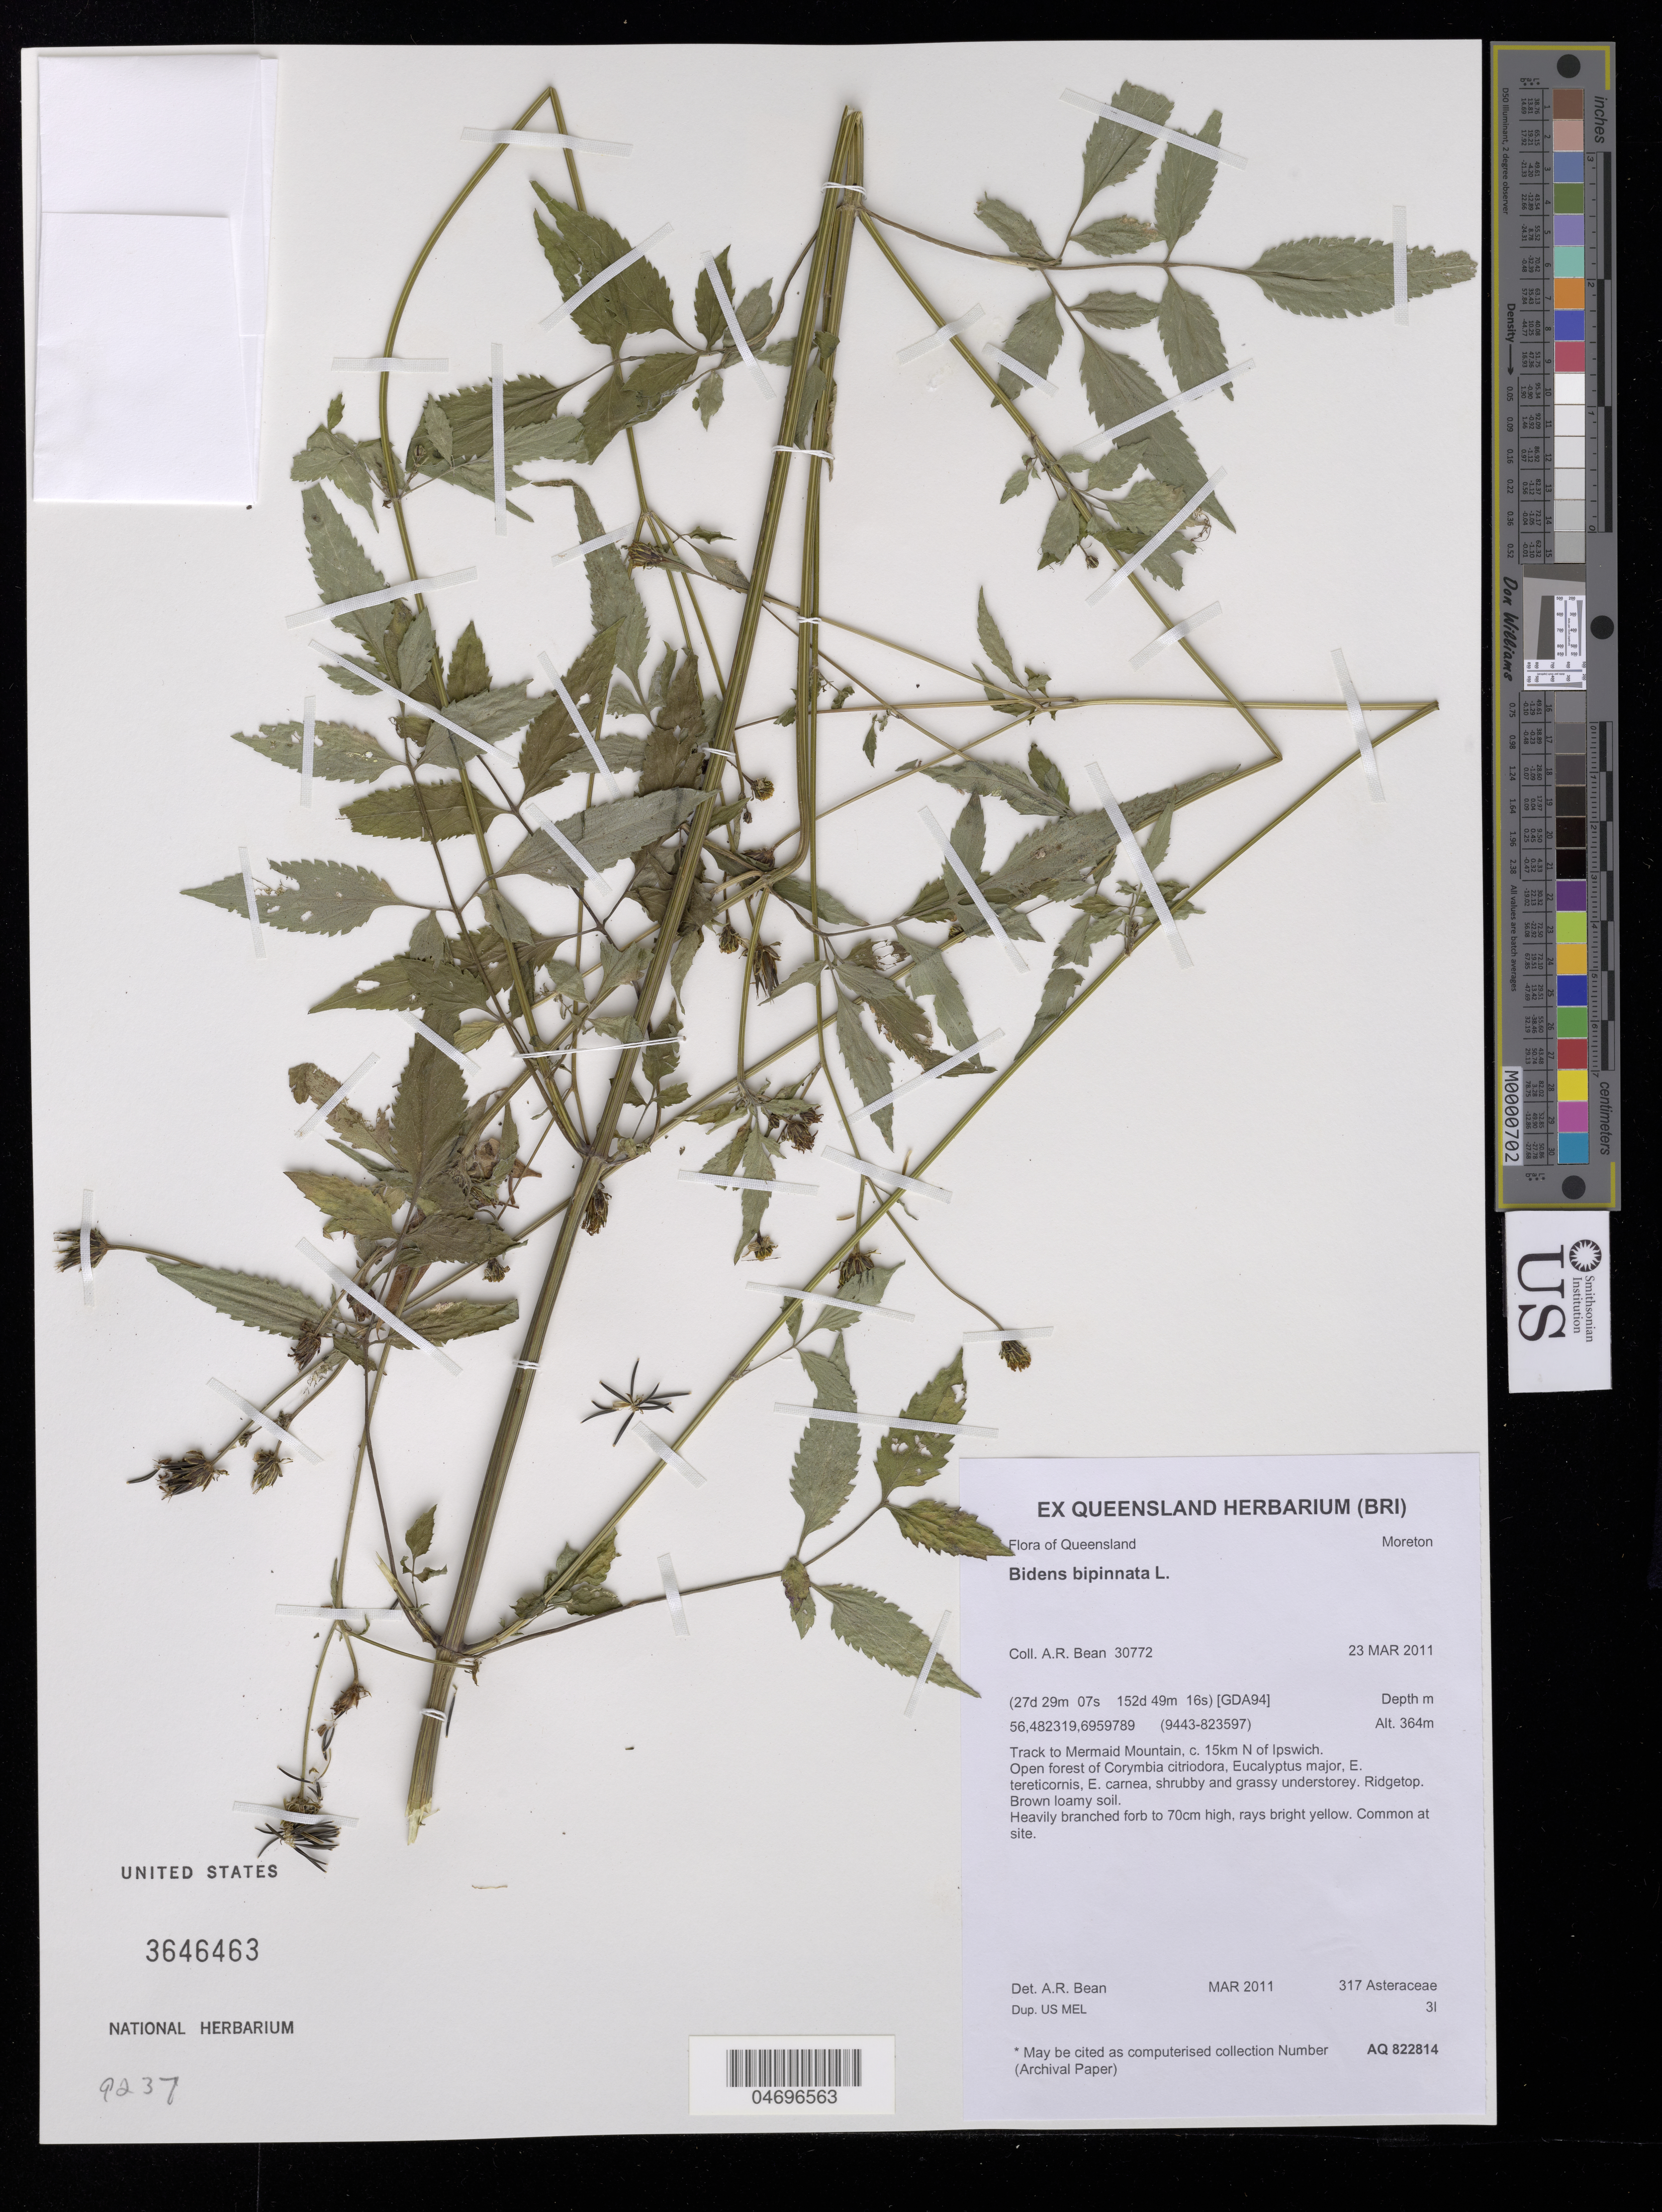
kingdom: Plantae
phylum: Tracheophyta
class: Magnoliopsida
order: Asterales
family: Asteraceae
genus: Bidens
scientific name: Bidens bipinnata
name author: L.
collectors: A. R. Bean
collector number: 30772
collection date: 2011-03-23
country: Australia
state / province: Queensland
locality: Moreton, track to Mermaid Mountain, c. 15km N of Ipswich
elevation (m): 364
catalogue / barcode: US 3646463